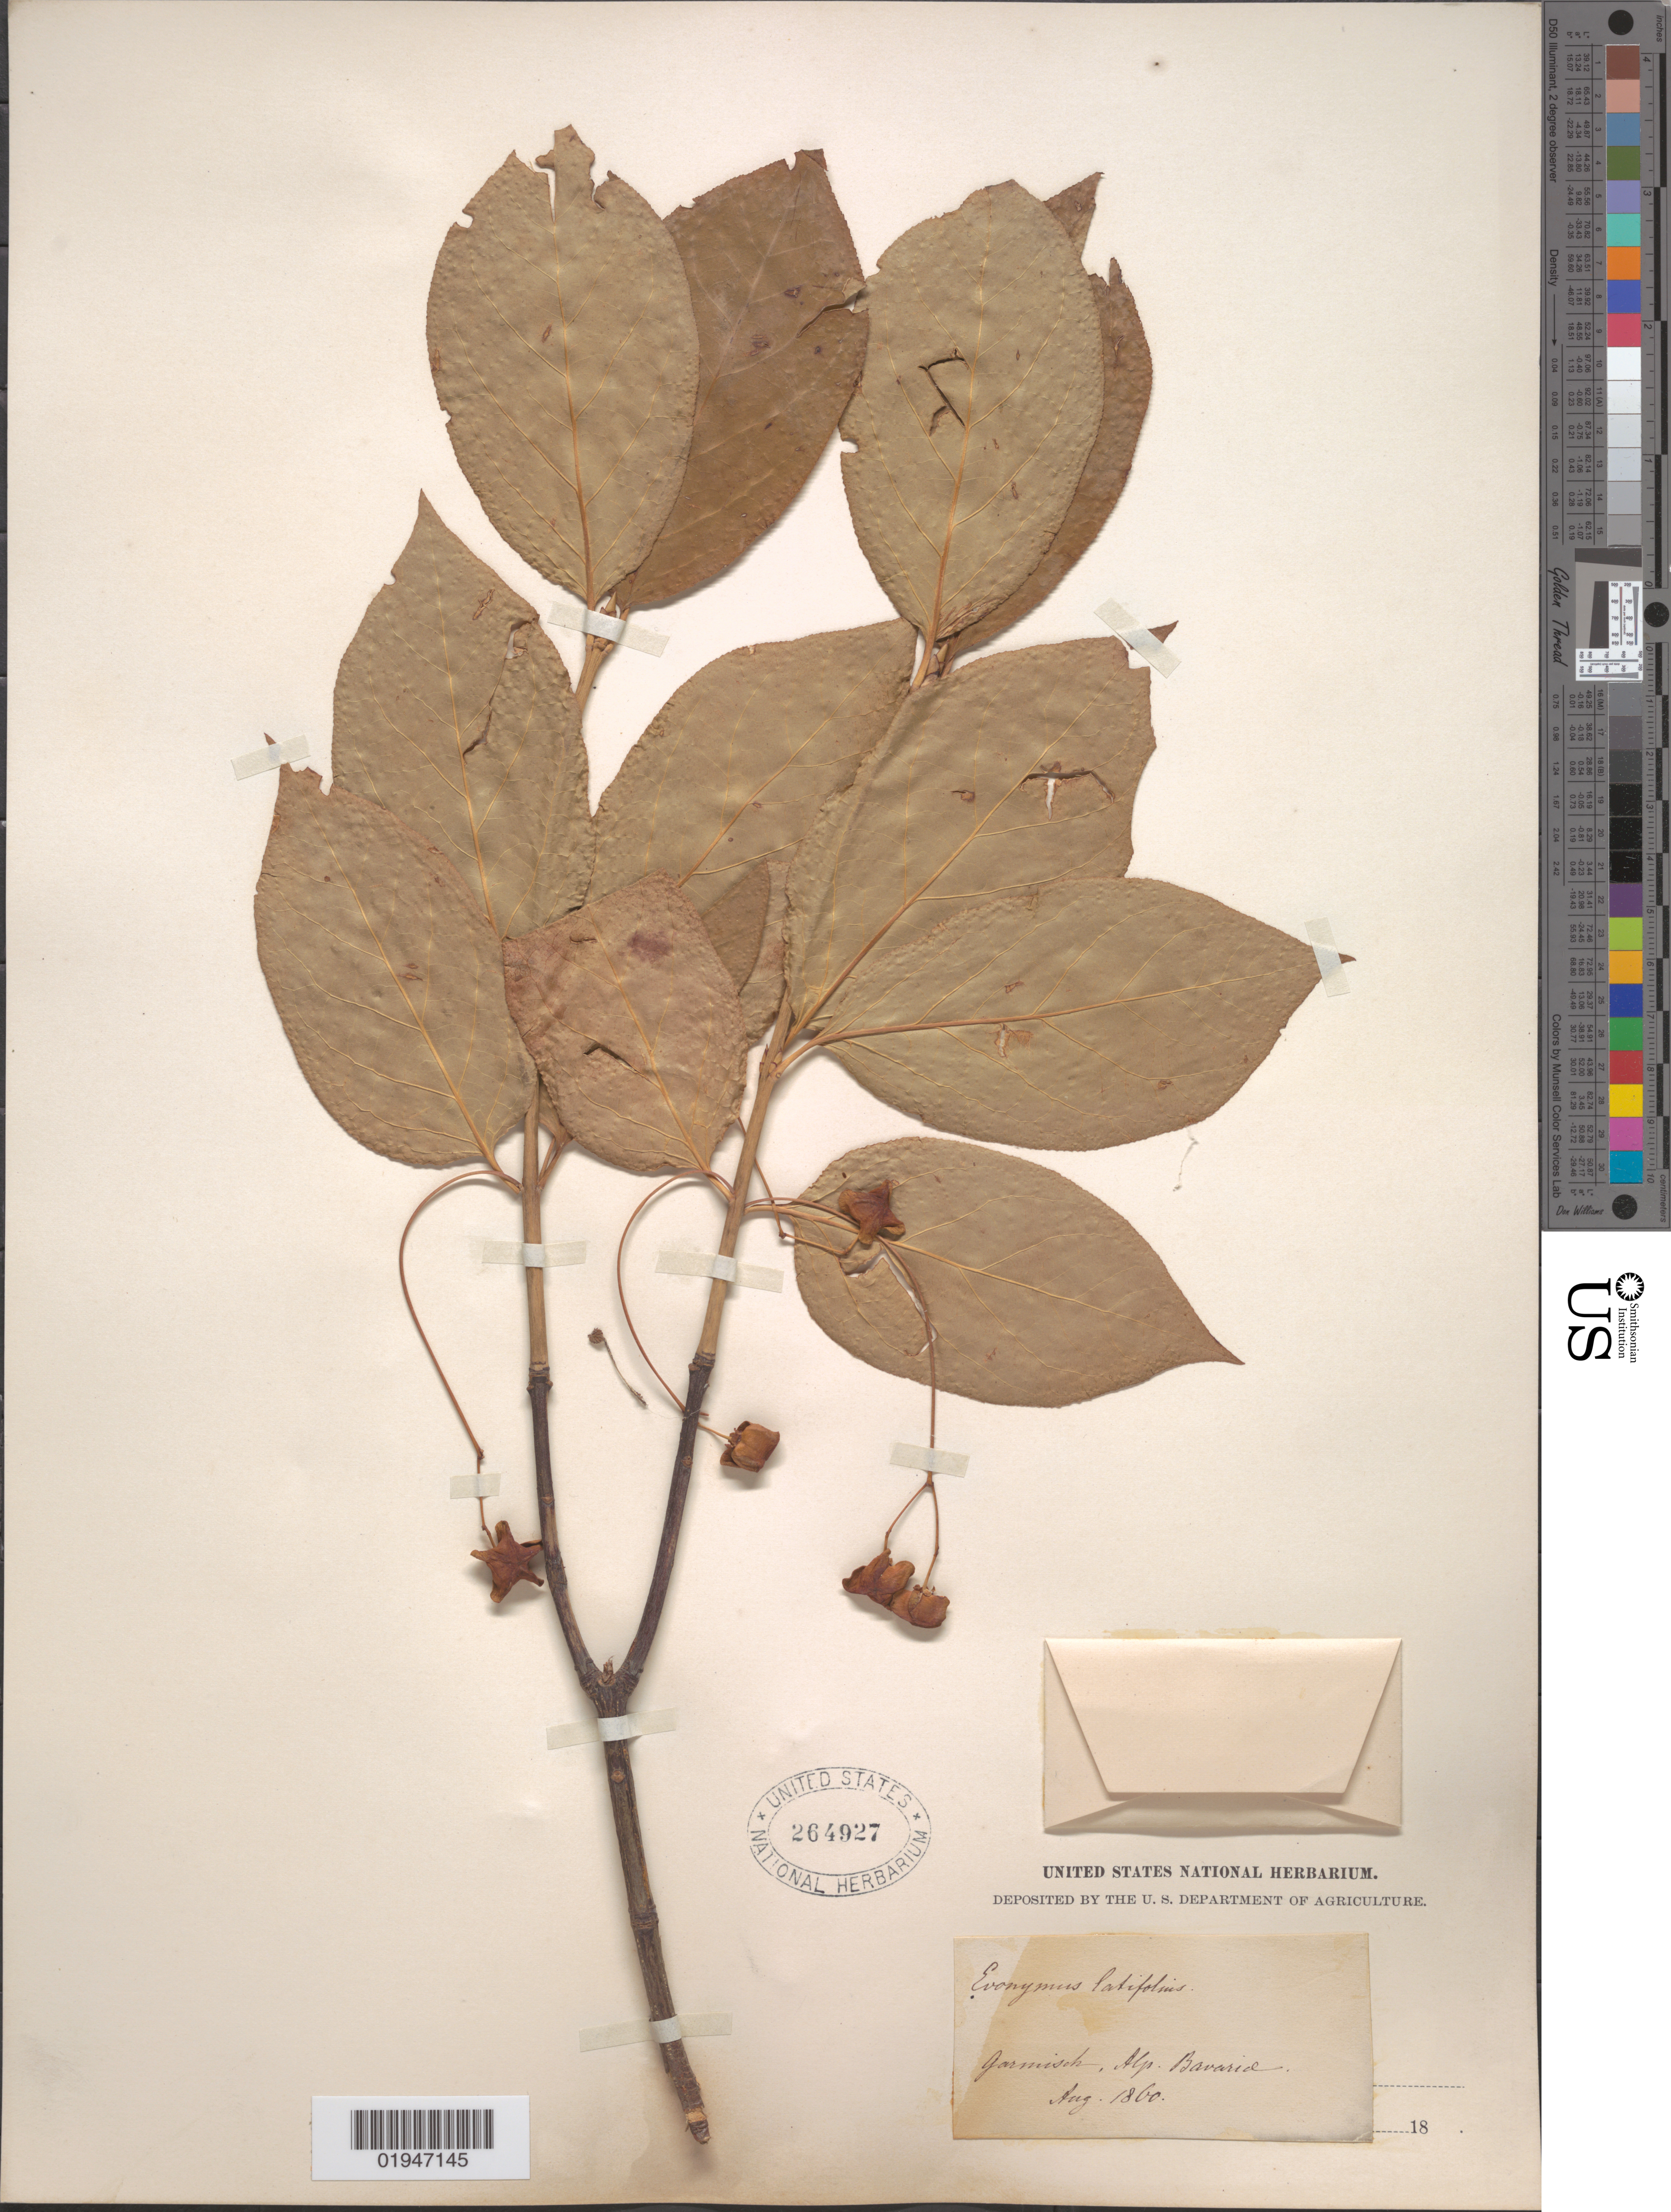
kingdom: Plantae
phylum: Tracheophyta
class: Magnoliopsida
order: Celastrales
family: Celastraceae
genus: Euonymus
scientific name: Euonymus latifolius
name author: (L.) Mill.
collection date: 1860-08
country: Germany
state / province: Bayern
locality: Garmisch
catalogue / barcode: US 264927